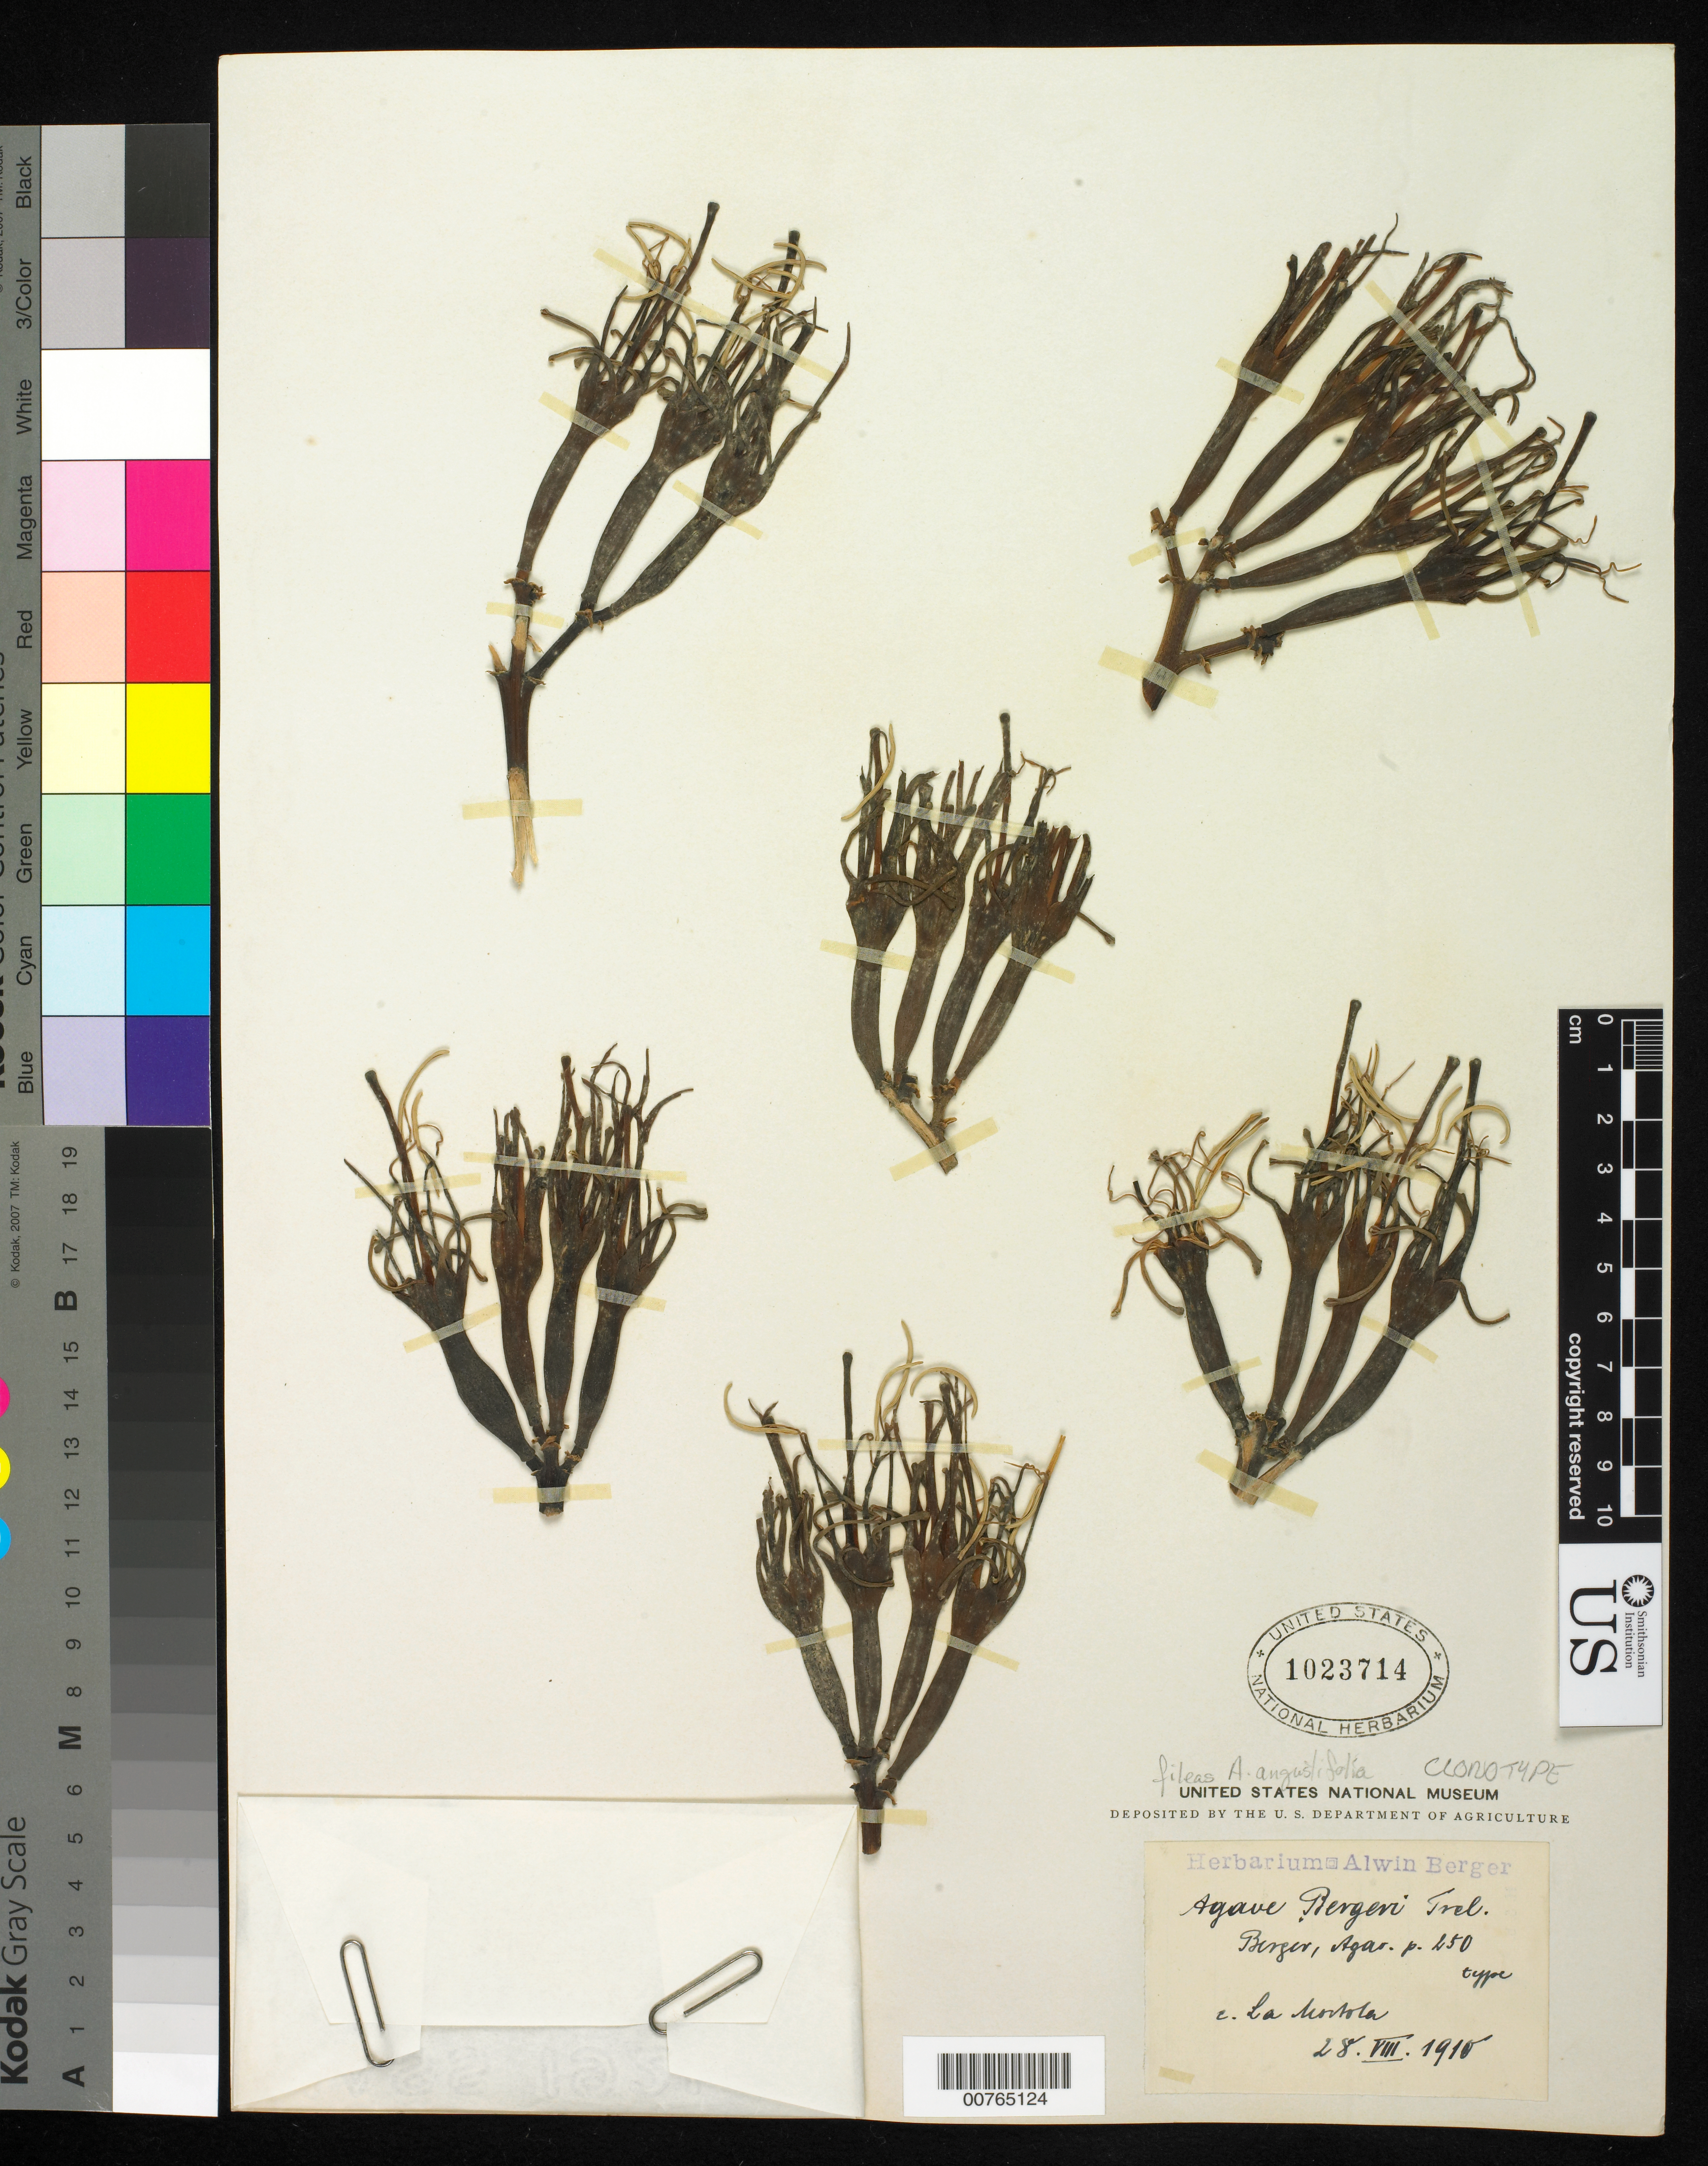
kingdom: Plantae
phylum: Tracheophyta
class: Liliopsida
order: Asparagales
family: Asparagaceae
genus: Agave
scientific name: Agave angustifolia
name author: Haw.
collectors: A. Berger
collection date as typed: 28 Aug 1910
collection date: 1910-08-28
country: Italy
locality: La mortola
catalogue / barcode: US 1023714